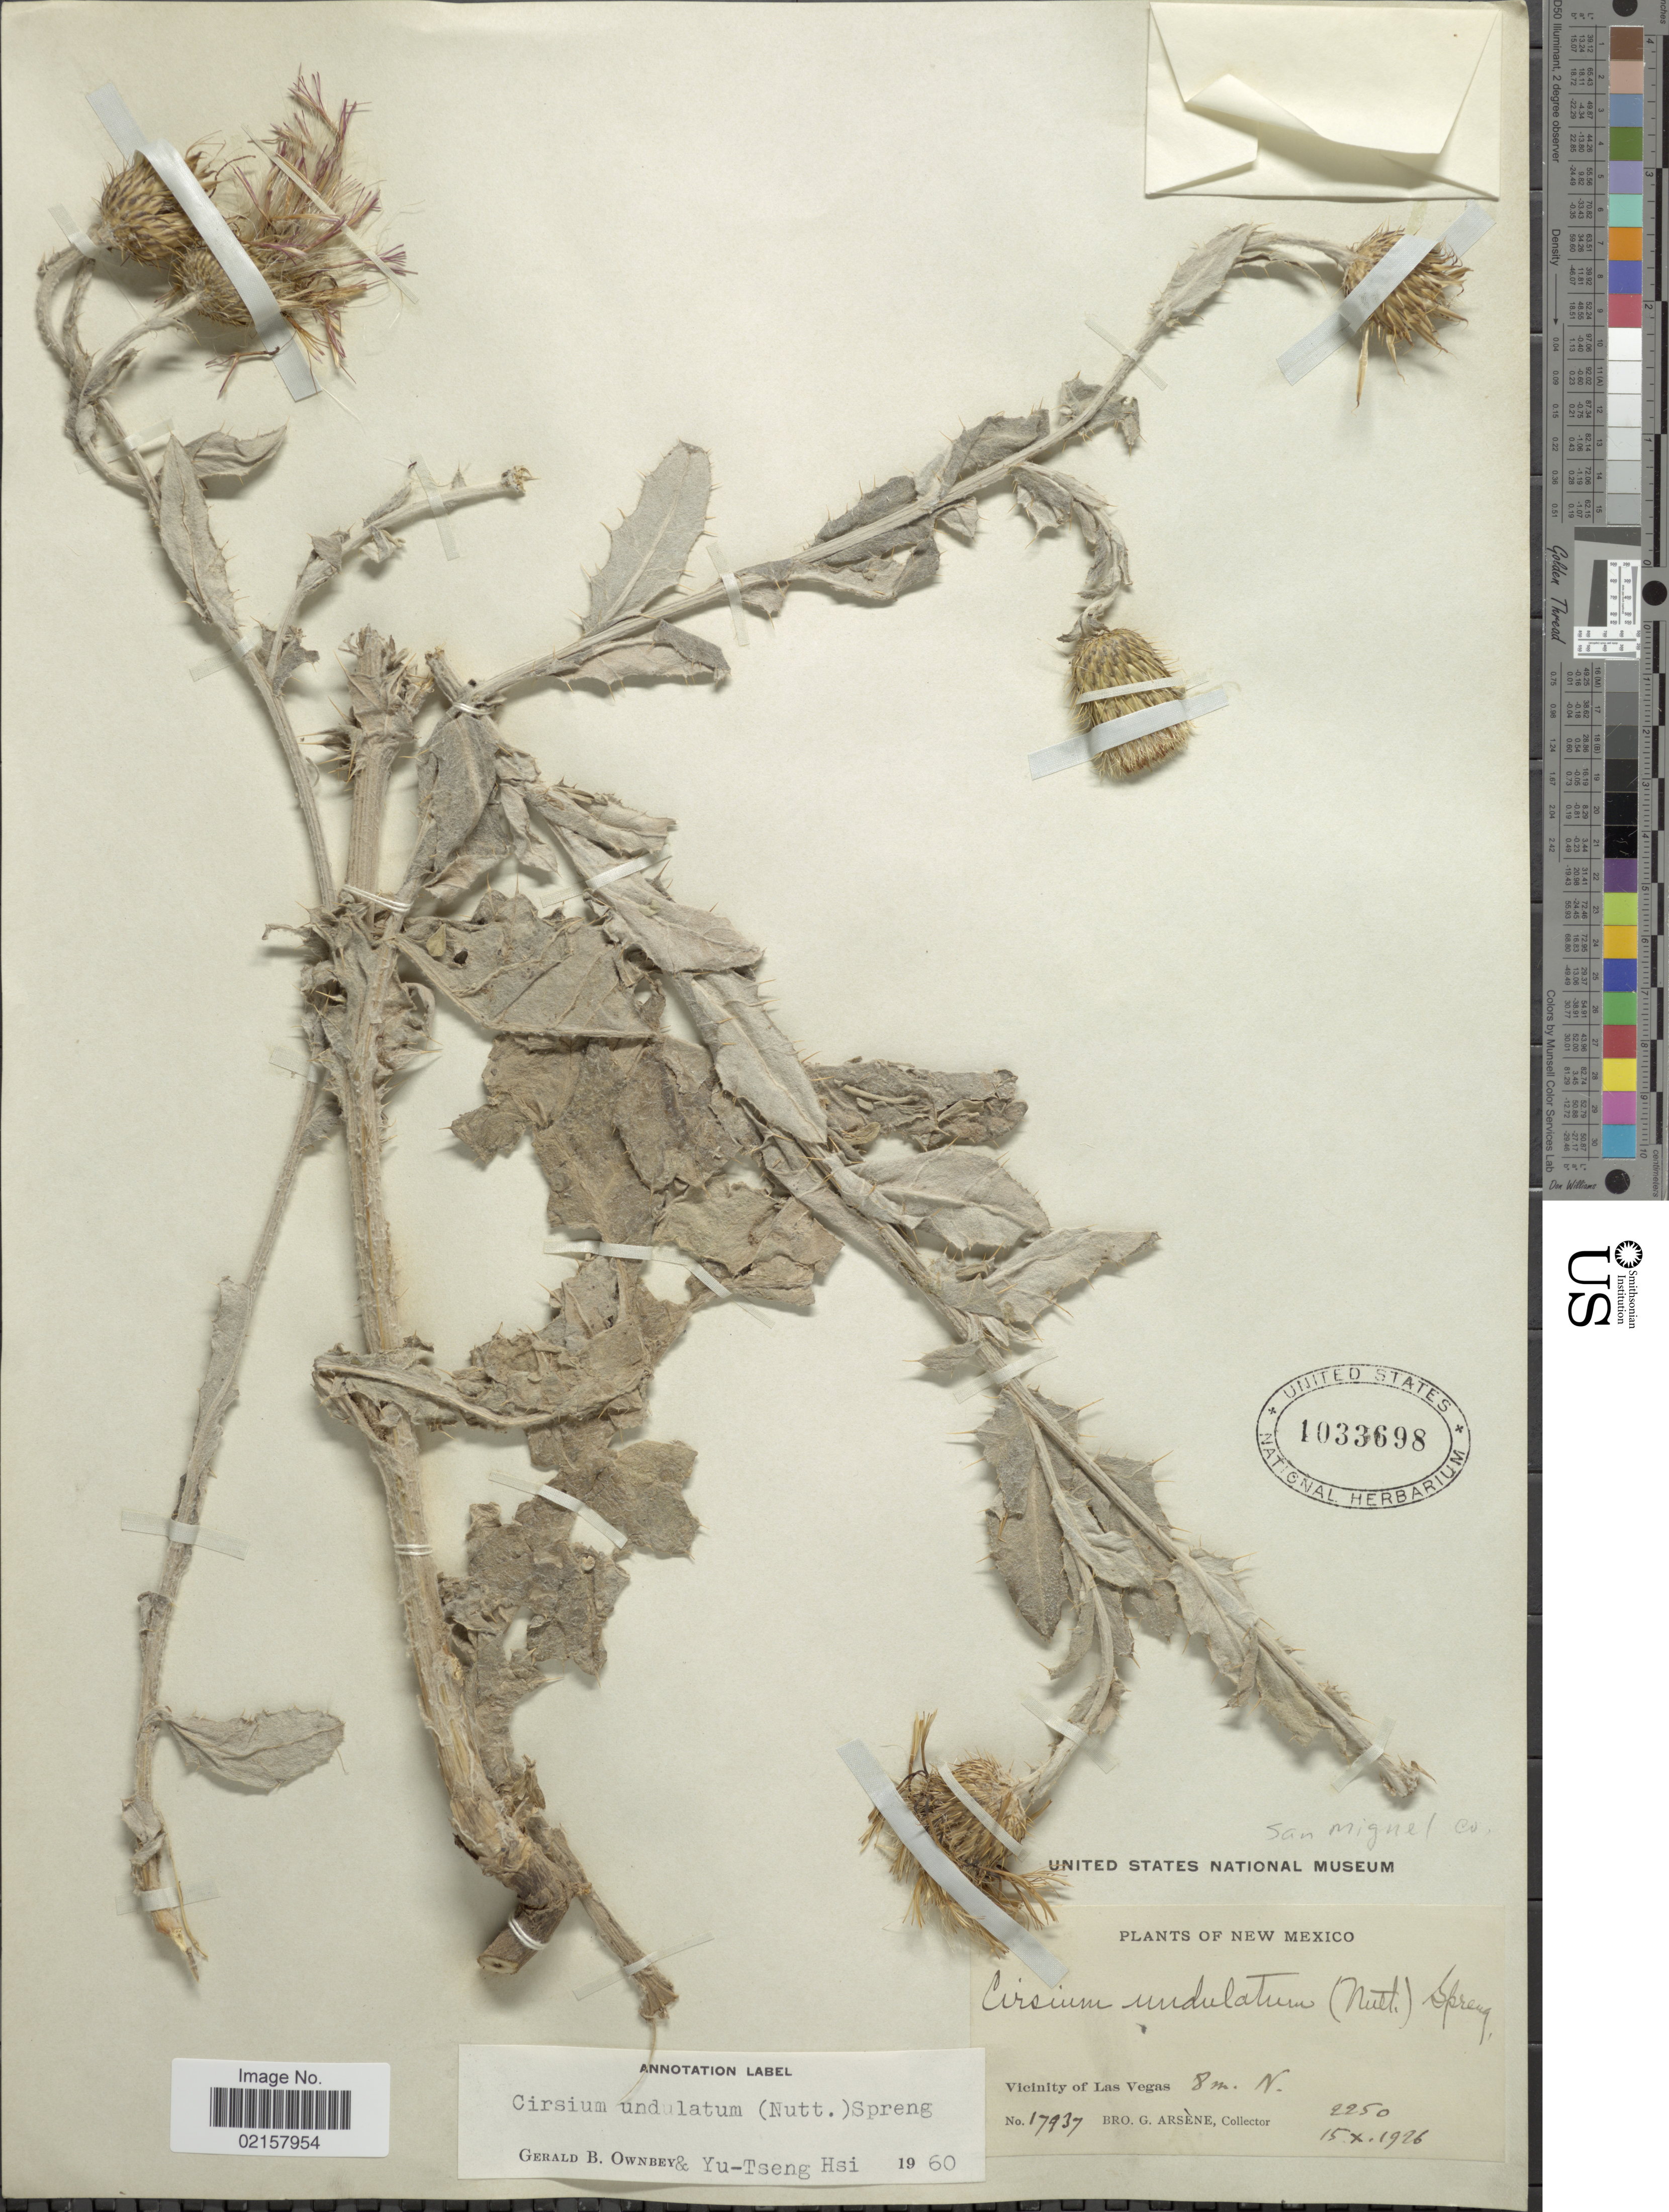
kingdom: Plantae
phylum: Tracheophyta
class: Magnoliopsida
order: Asterales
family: Asteraceae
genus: Cirsium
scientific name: Cirsium undulatum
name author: (Nutt.) Spreng.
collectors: Bro. G. Arsène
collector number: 17937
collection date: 1926-10-15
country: United States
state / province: New Mexico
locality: Vicinity of Las Vegas, 8 mi. N.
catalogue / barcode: US 1033698